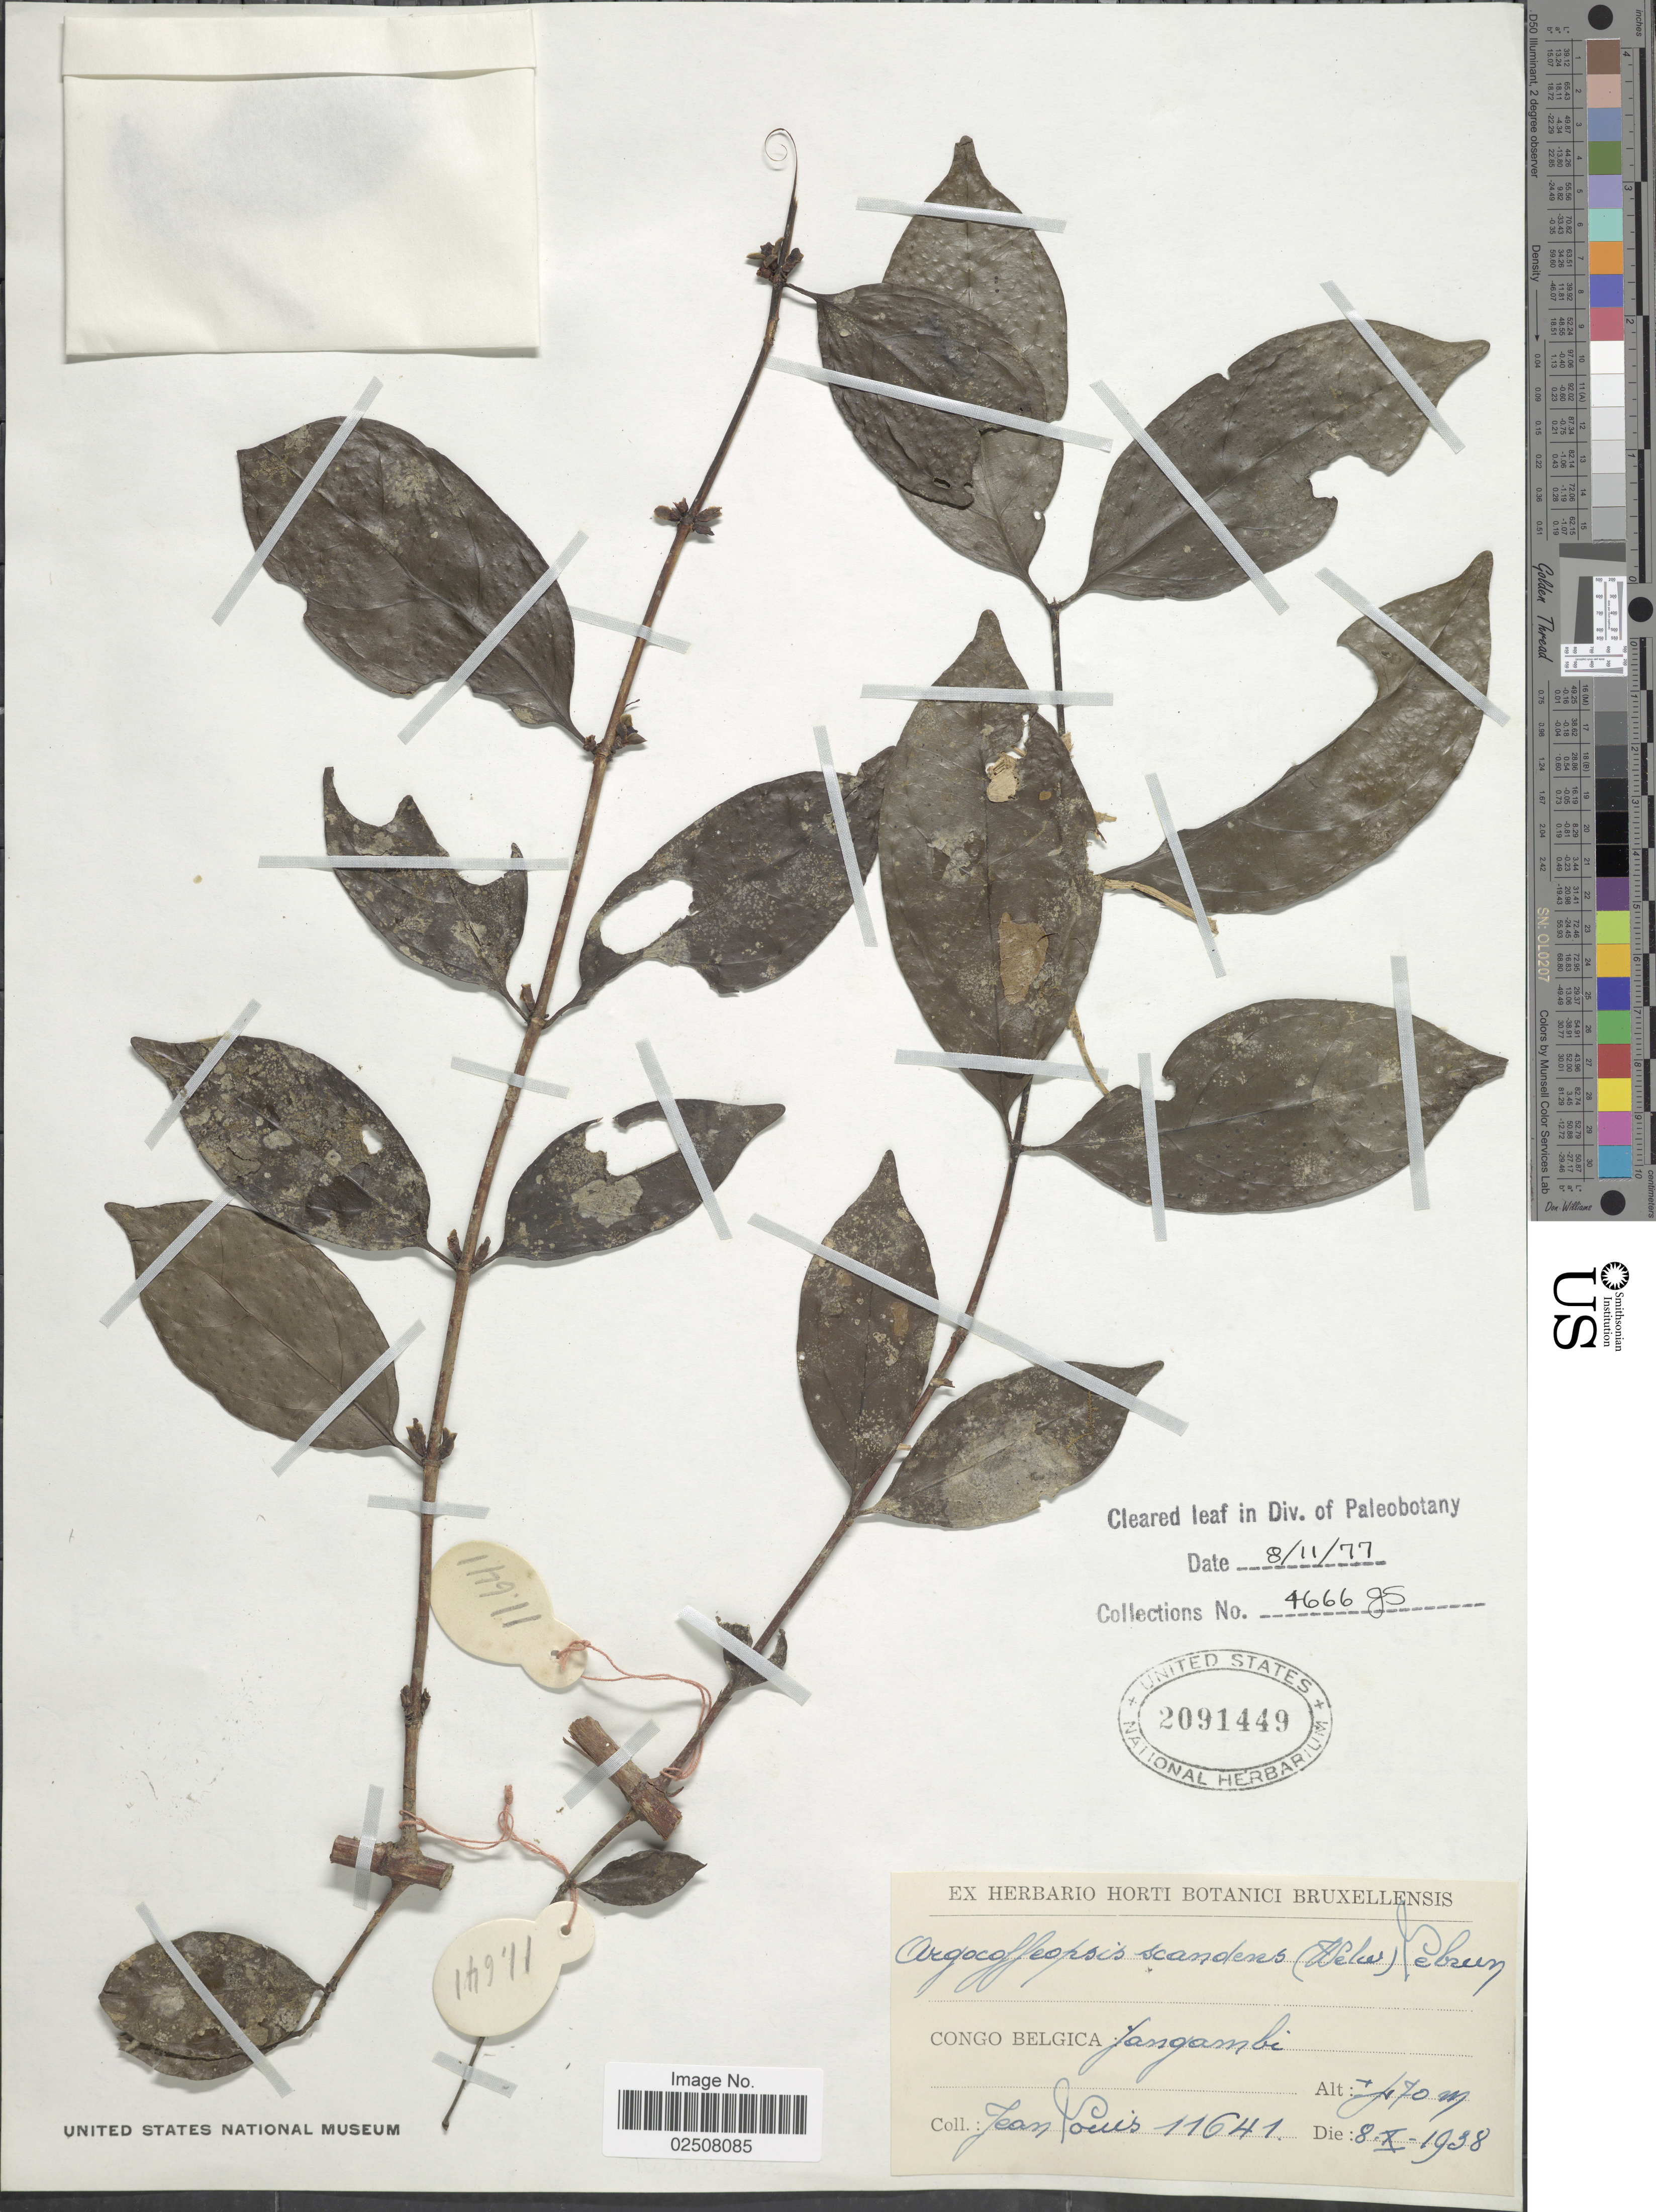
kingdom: Plantae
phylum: Tracheophyta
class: Magnoliopsida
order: Gentianales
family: Rubiaceae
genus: Argocoffeopsis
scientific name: Argocoffeopsis scandens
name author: (K. Schum.) Lebrun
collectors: J. Louis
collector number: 11641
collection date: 1938-10-08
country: Congo, Democratic Republic of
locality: Congo Belge, Yangambi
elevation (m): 470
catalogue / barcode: US 2091449